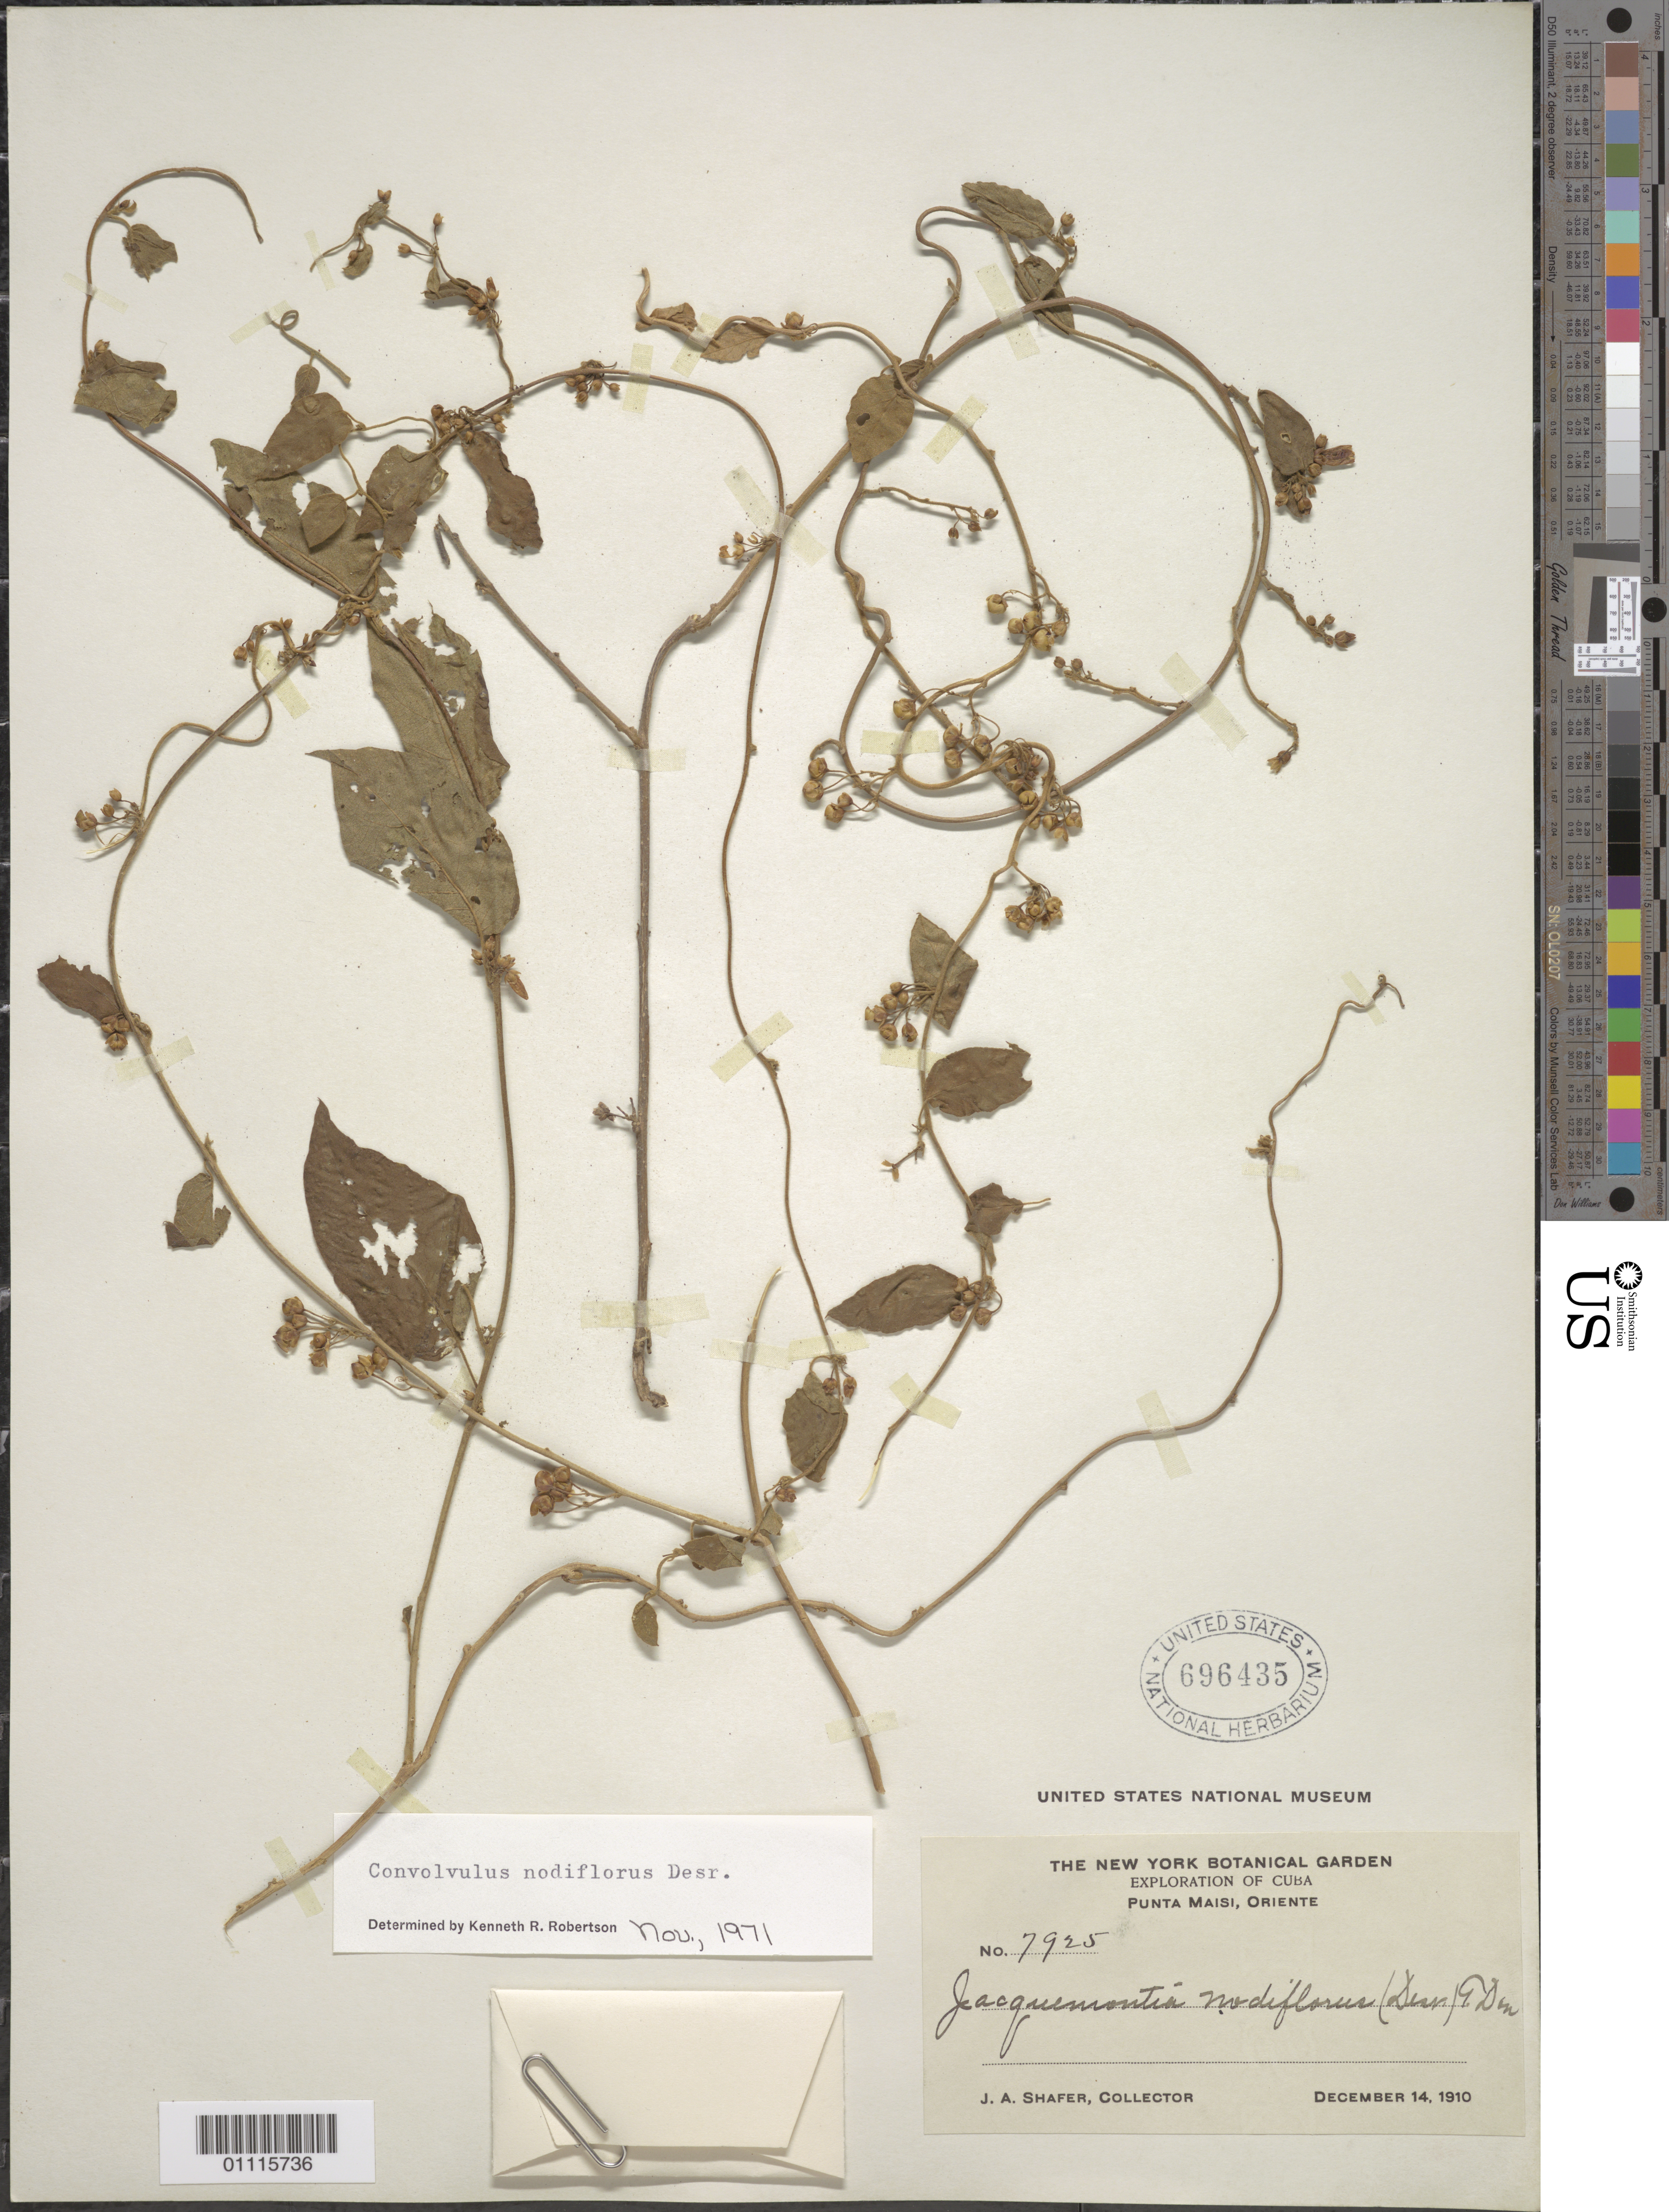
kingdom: Plantae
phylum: Tracheophyta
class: Magnoliopsida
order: Solanales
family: Convolvulaceae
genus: Convolvulus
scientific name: Convolvulus nodiflorus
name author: Desr.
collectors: J. A. Shafer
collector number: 7925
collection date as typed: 14 Dec 1910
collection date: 1910-12-14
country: Cuba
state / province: Guantánamo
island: Cuba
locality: Punta Maisi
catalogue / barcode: US 696435